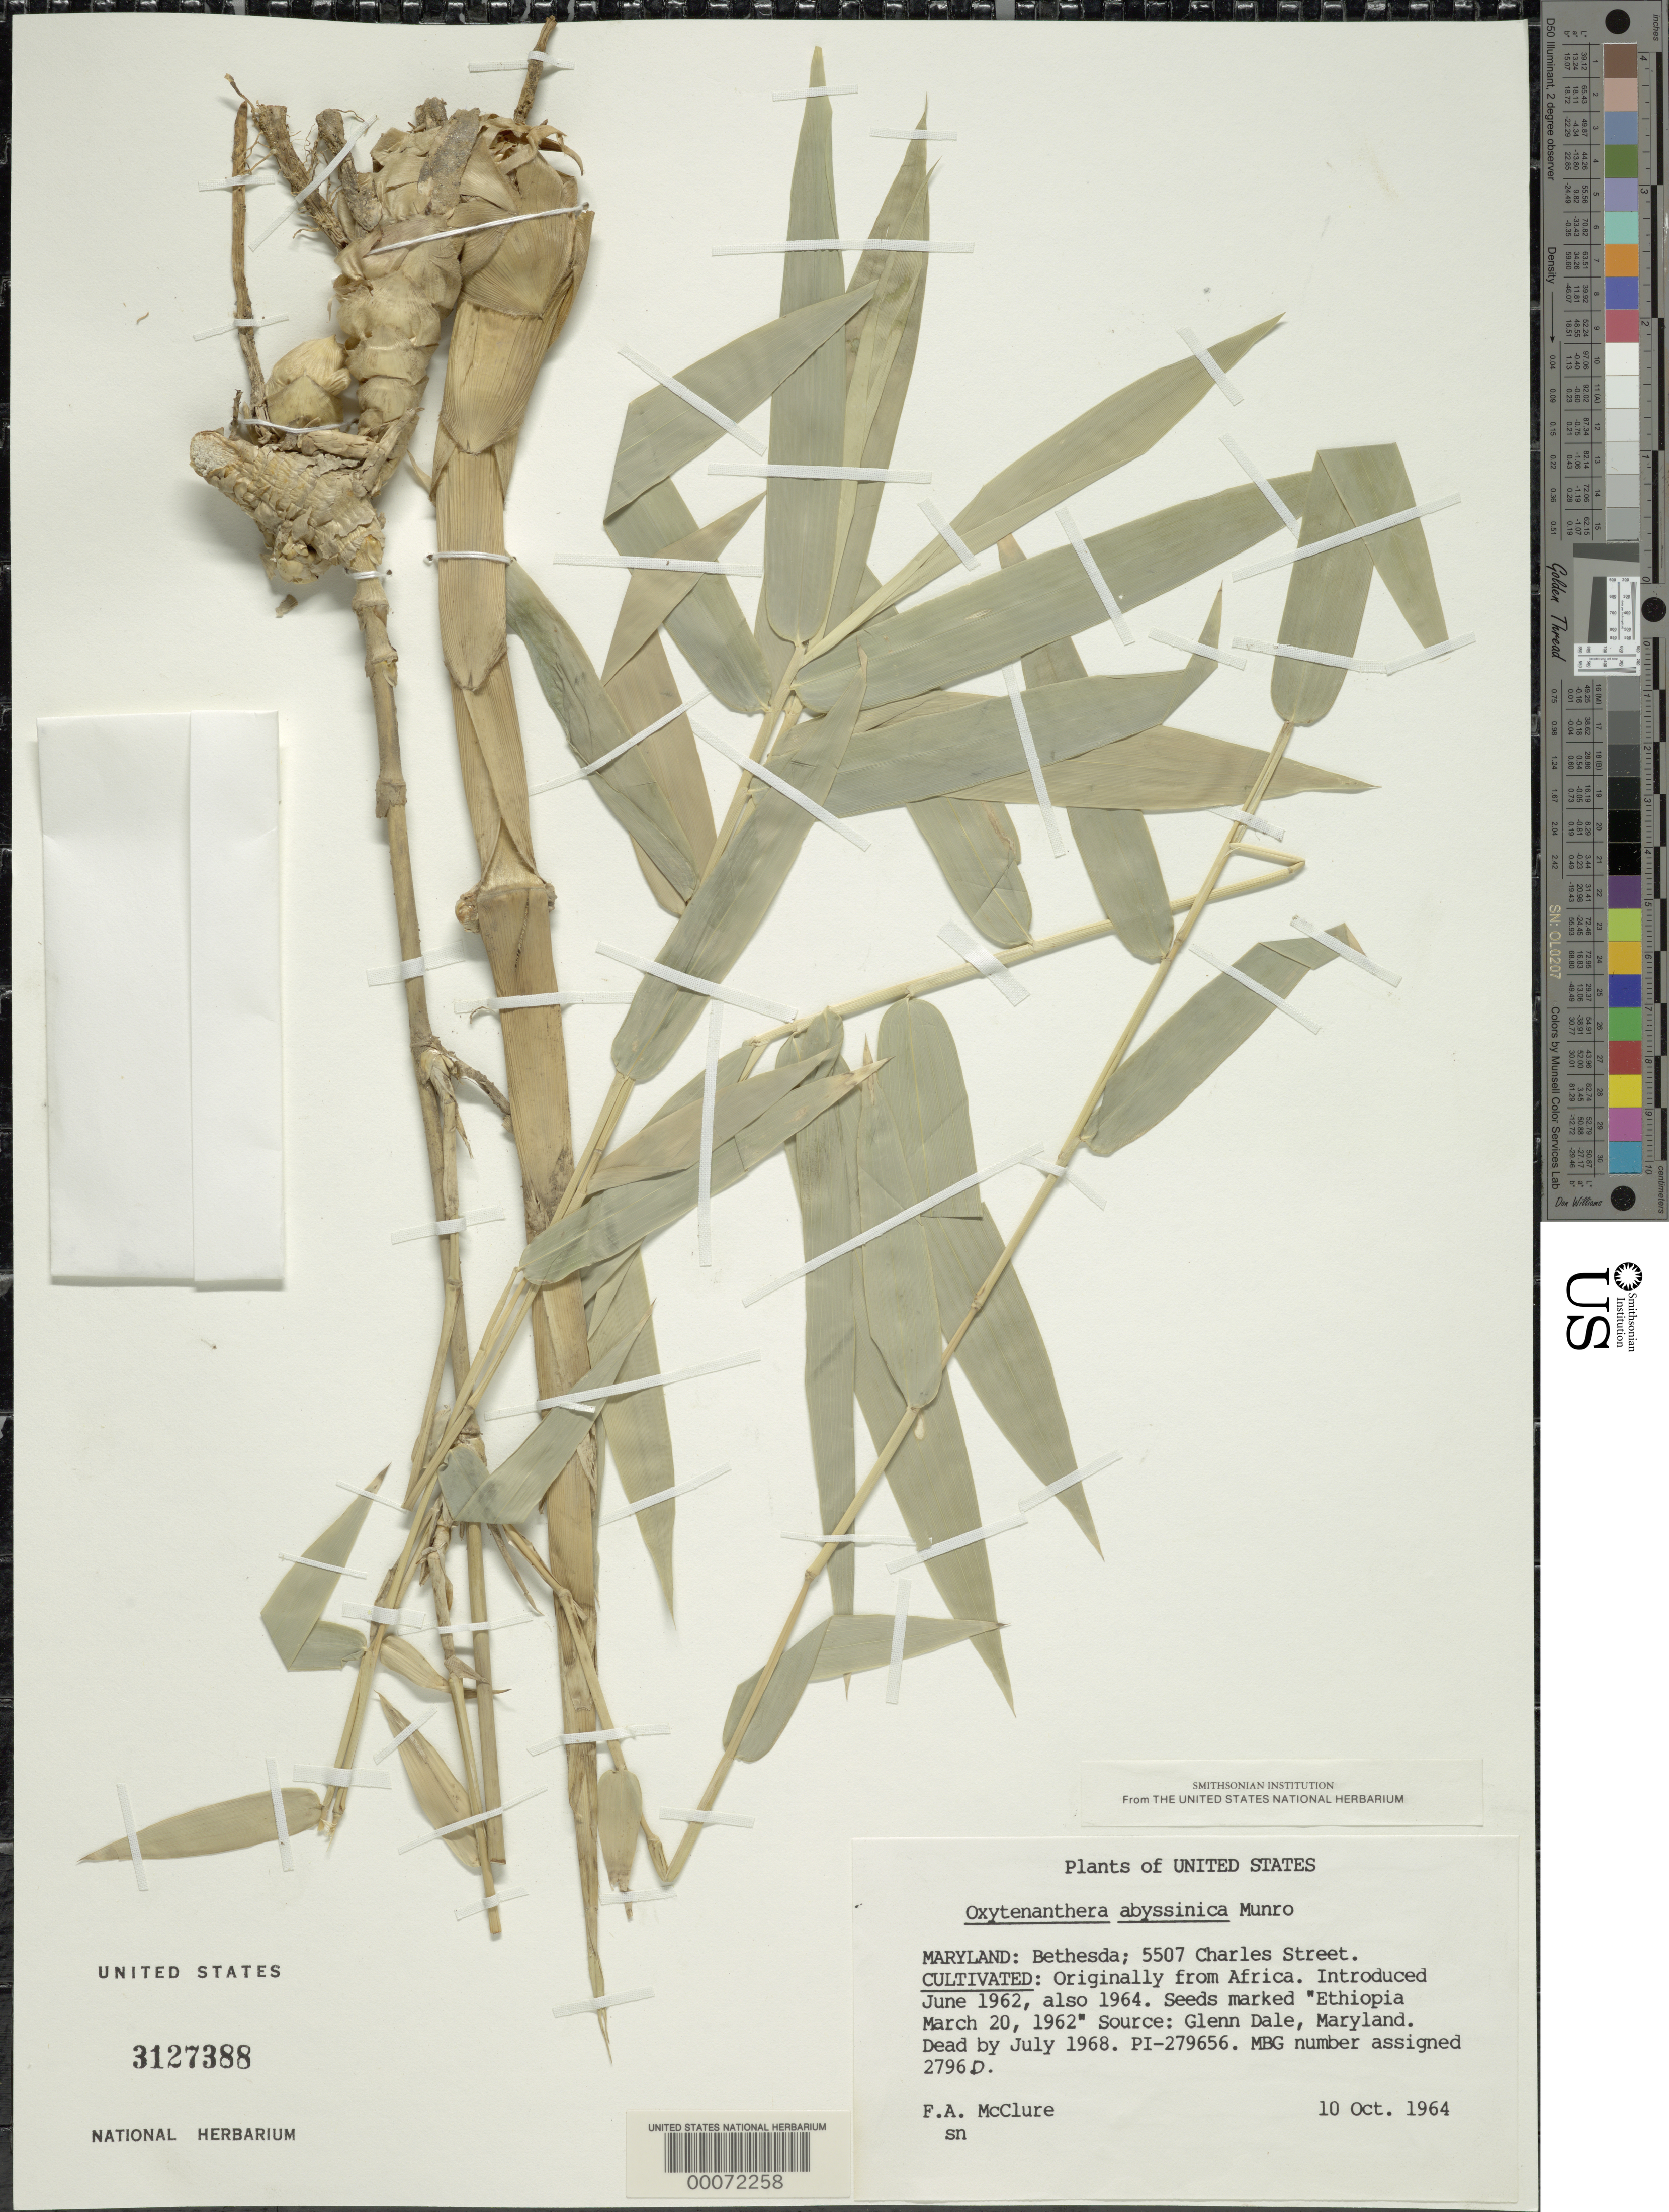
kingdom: Plantae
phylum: Tracheophyta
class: Liliopsida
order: Poales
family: Poaceae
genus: Oxytenanthera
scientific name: Oxytenanthera abyssinica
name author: (A. Rich.) Munro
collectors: F. A. McClure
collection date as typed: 10 Oct 1964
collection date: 1964-10-10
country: United States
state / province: Maryland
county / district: Montgomery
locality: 5507 Charles Street, Bethesda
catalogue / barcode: US 3127388